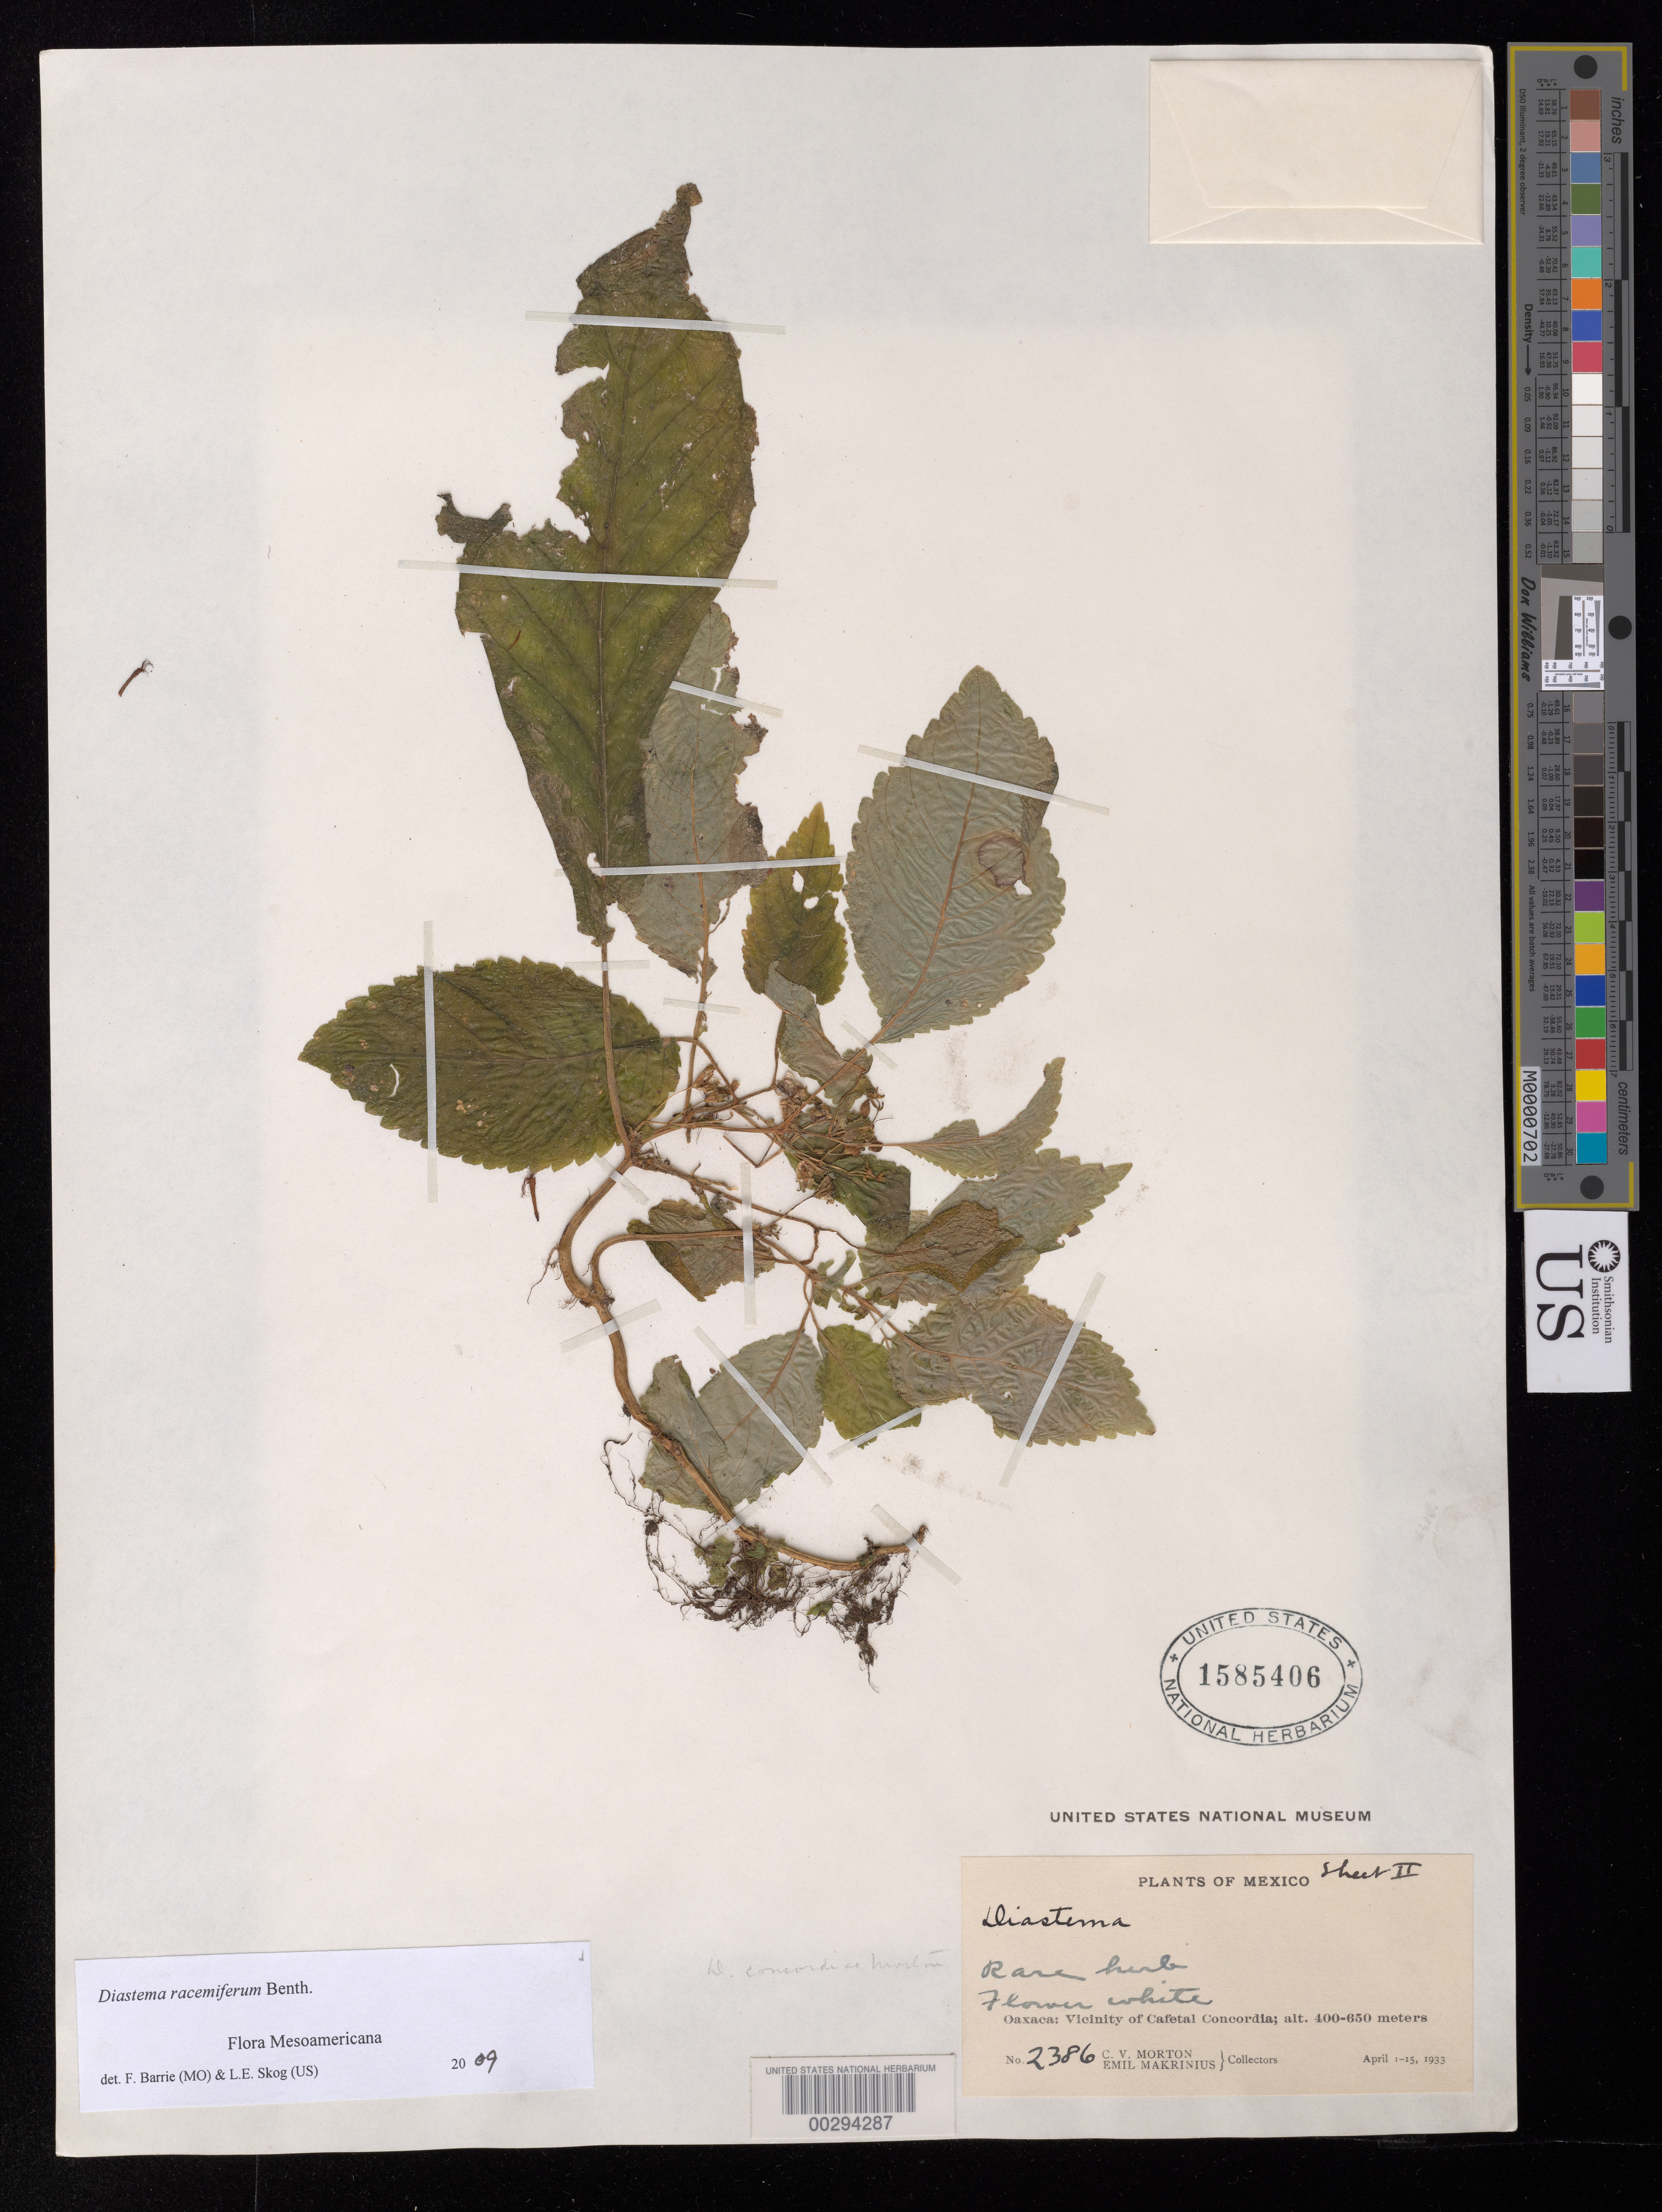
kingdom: Plantae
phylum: Tracheophyta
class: Magnoliopsida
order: Lamiales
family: Gesneriaceae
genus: Diastema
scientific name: Diastema racemiferum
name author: Benth.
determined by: Barrie, F. R.; Skog, Laurence E.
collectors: C. V. Morton & E. Makrinius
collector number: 2386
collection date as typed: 01-15 Apr 1933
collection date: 1933-04-01/1933-04-15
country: Mexico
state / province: Oaxaca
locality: Vicinity of Cafetal Concordia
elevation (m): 400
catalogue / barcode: US 1585406